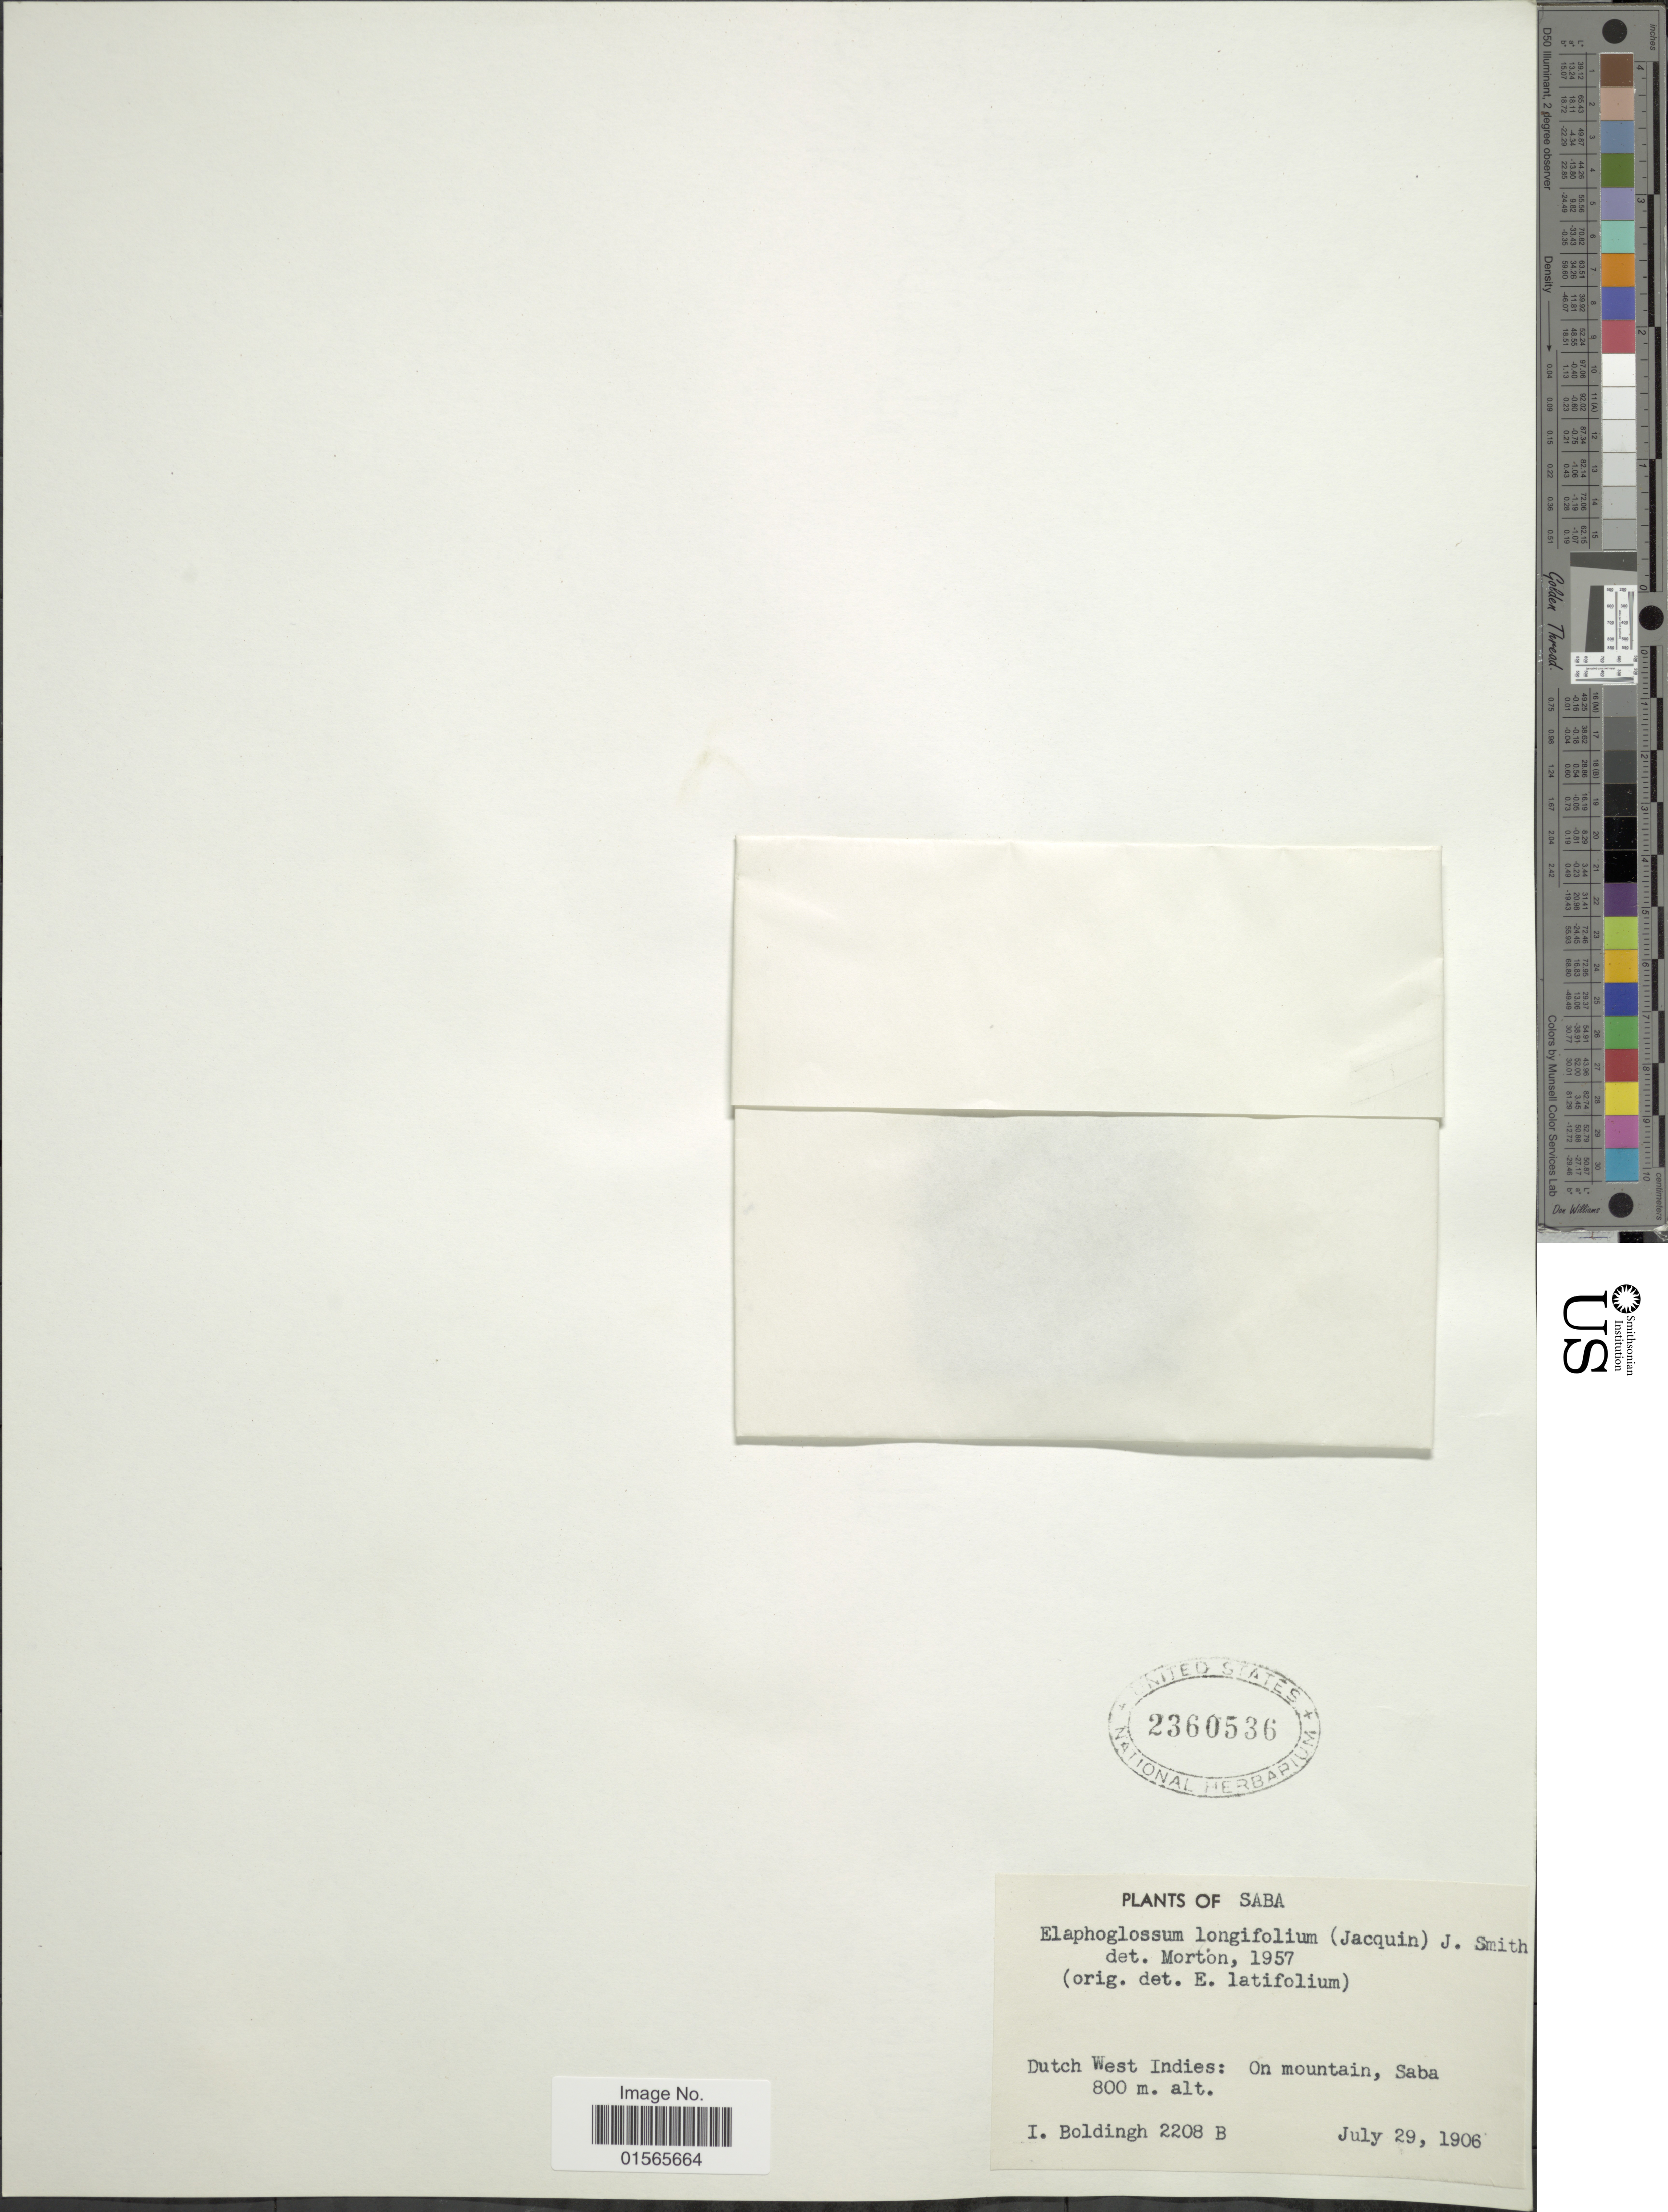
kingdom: Plantae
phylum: Tracheophyta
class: Polypodiopsida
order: Polypodiales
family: Dryopteridaceae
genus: Elaphoglossum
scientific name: Elaphoglossum longifolium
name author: J. Sm.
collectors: I. Boldingh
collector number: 2208B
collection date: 1906-07-29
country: Netherlands Antilles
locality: Saba, Dutch West Indies: On mountain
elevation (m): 800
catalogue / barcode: US 2360536